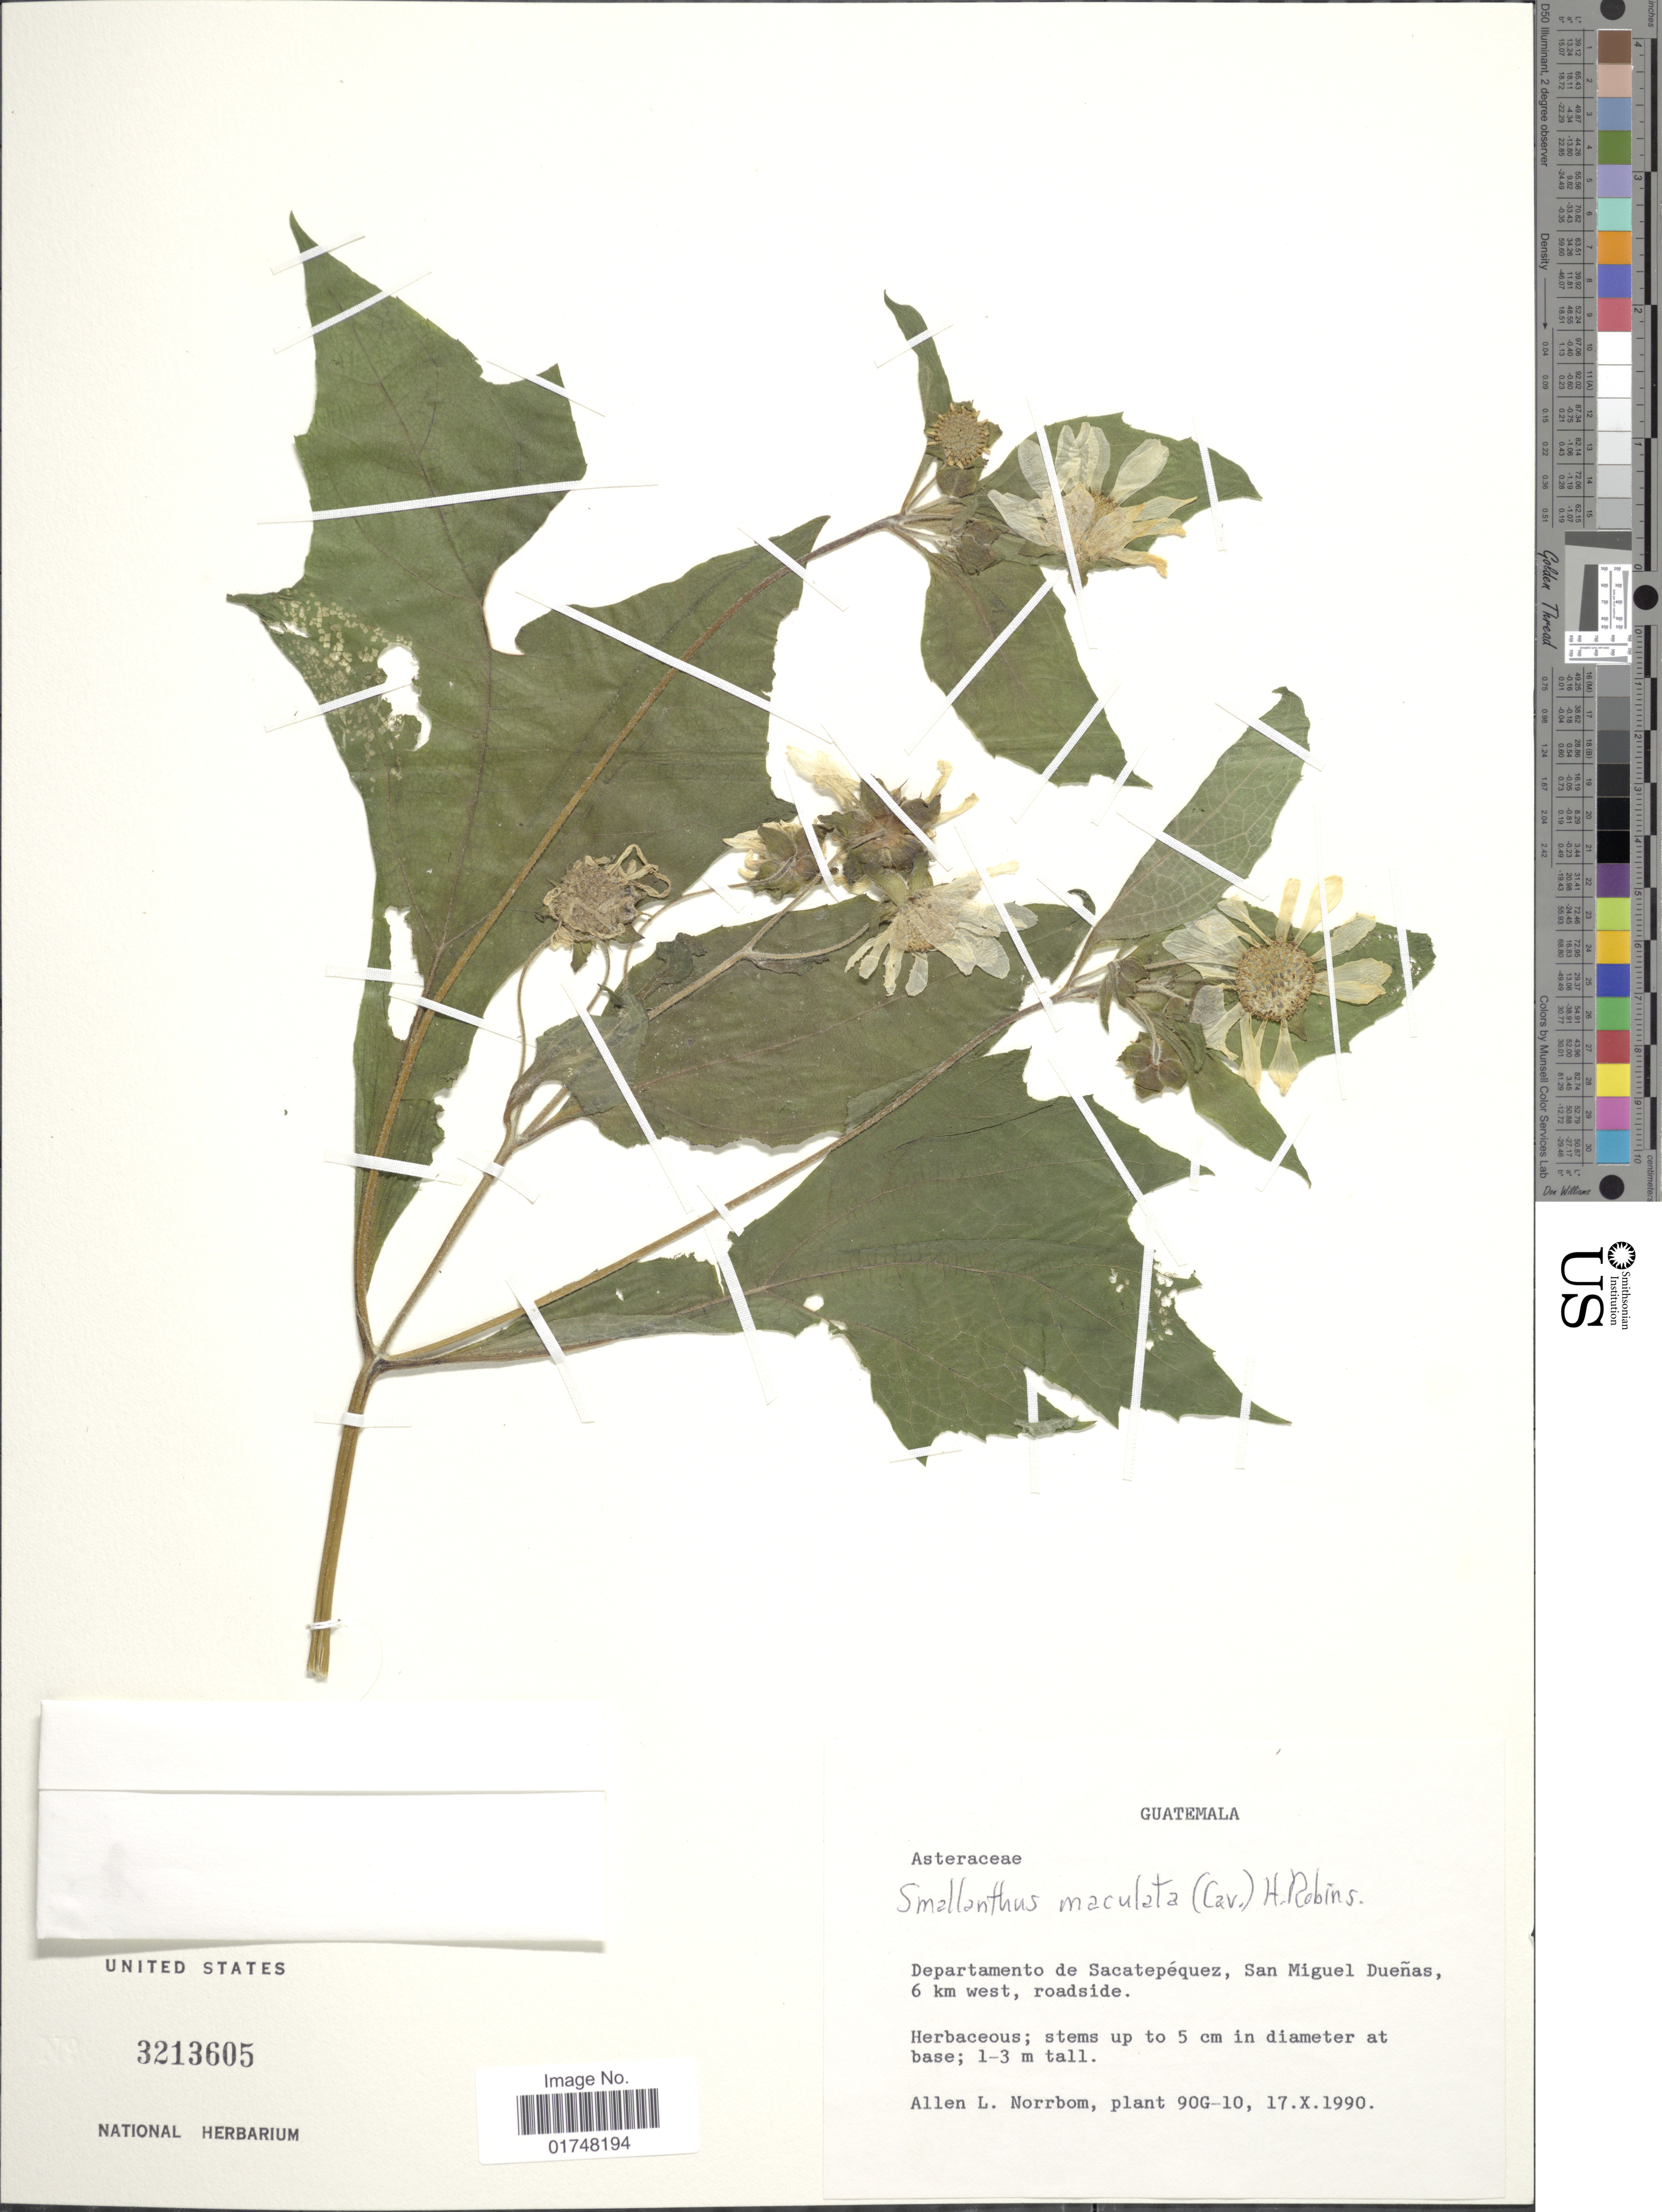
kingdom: Plantae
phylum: Tracheophyta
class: Magnoliopsida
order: Asterales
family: Asteraceae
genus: Smallanthus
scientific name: Smallanthus maculatus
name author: (Cav.) H. Rob.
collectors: A. L. Norrbom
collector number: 90G-10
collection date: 1990-10-17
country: Guatemala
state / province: Sacatepéquez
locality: San Miguel Duenas, 6 km west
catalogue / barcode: US 3213605